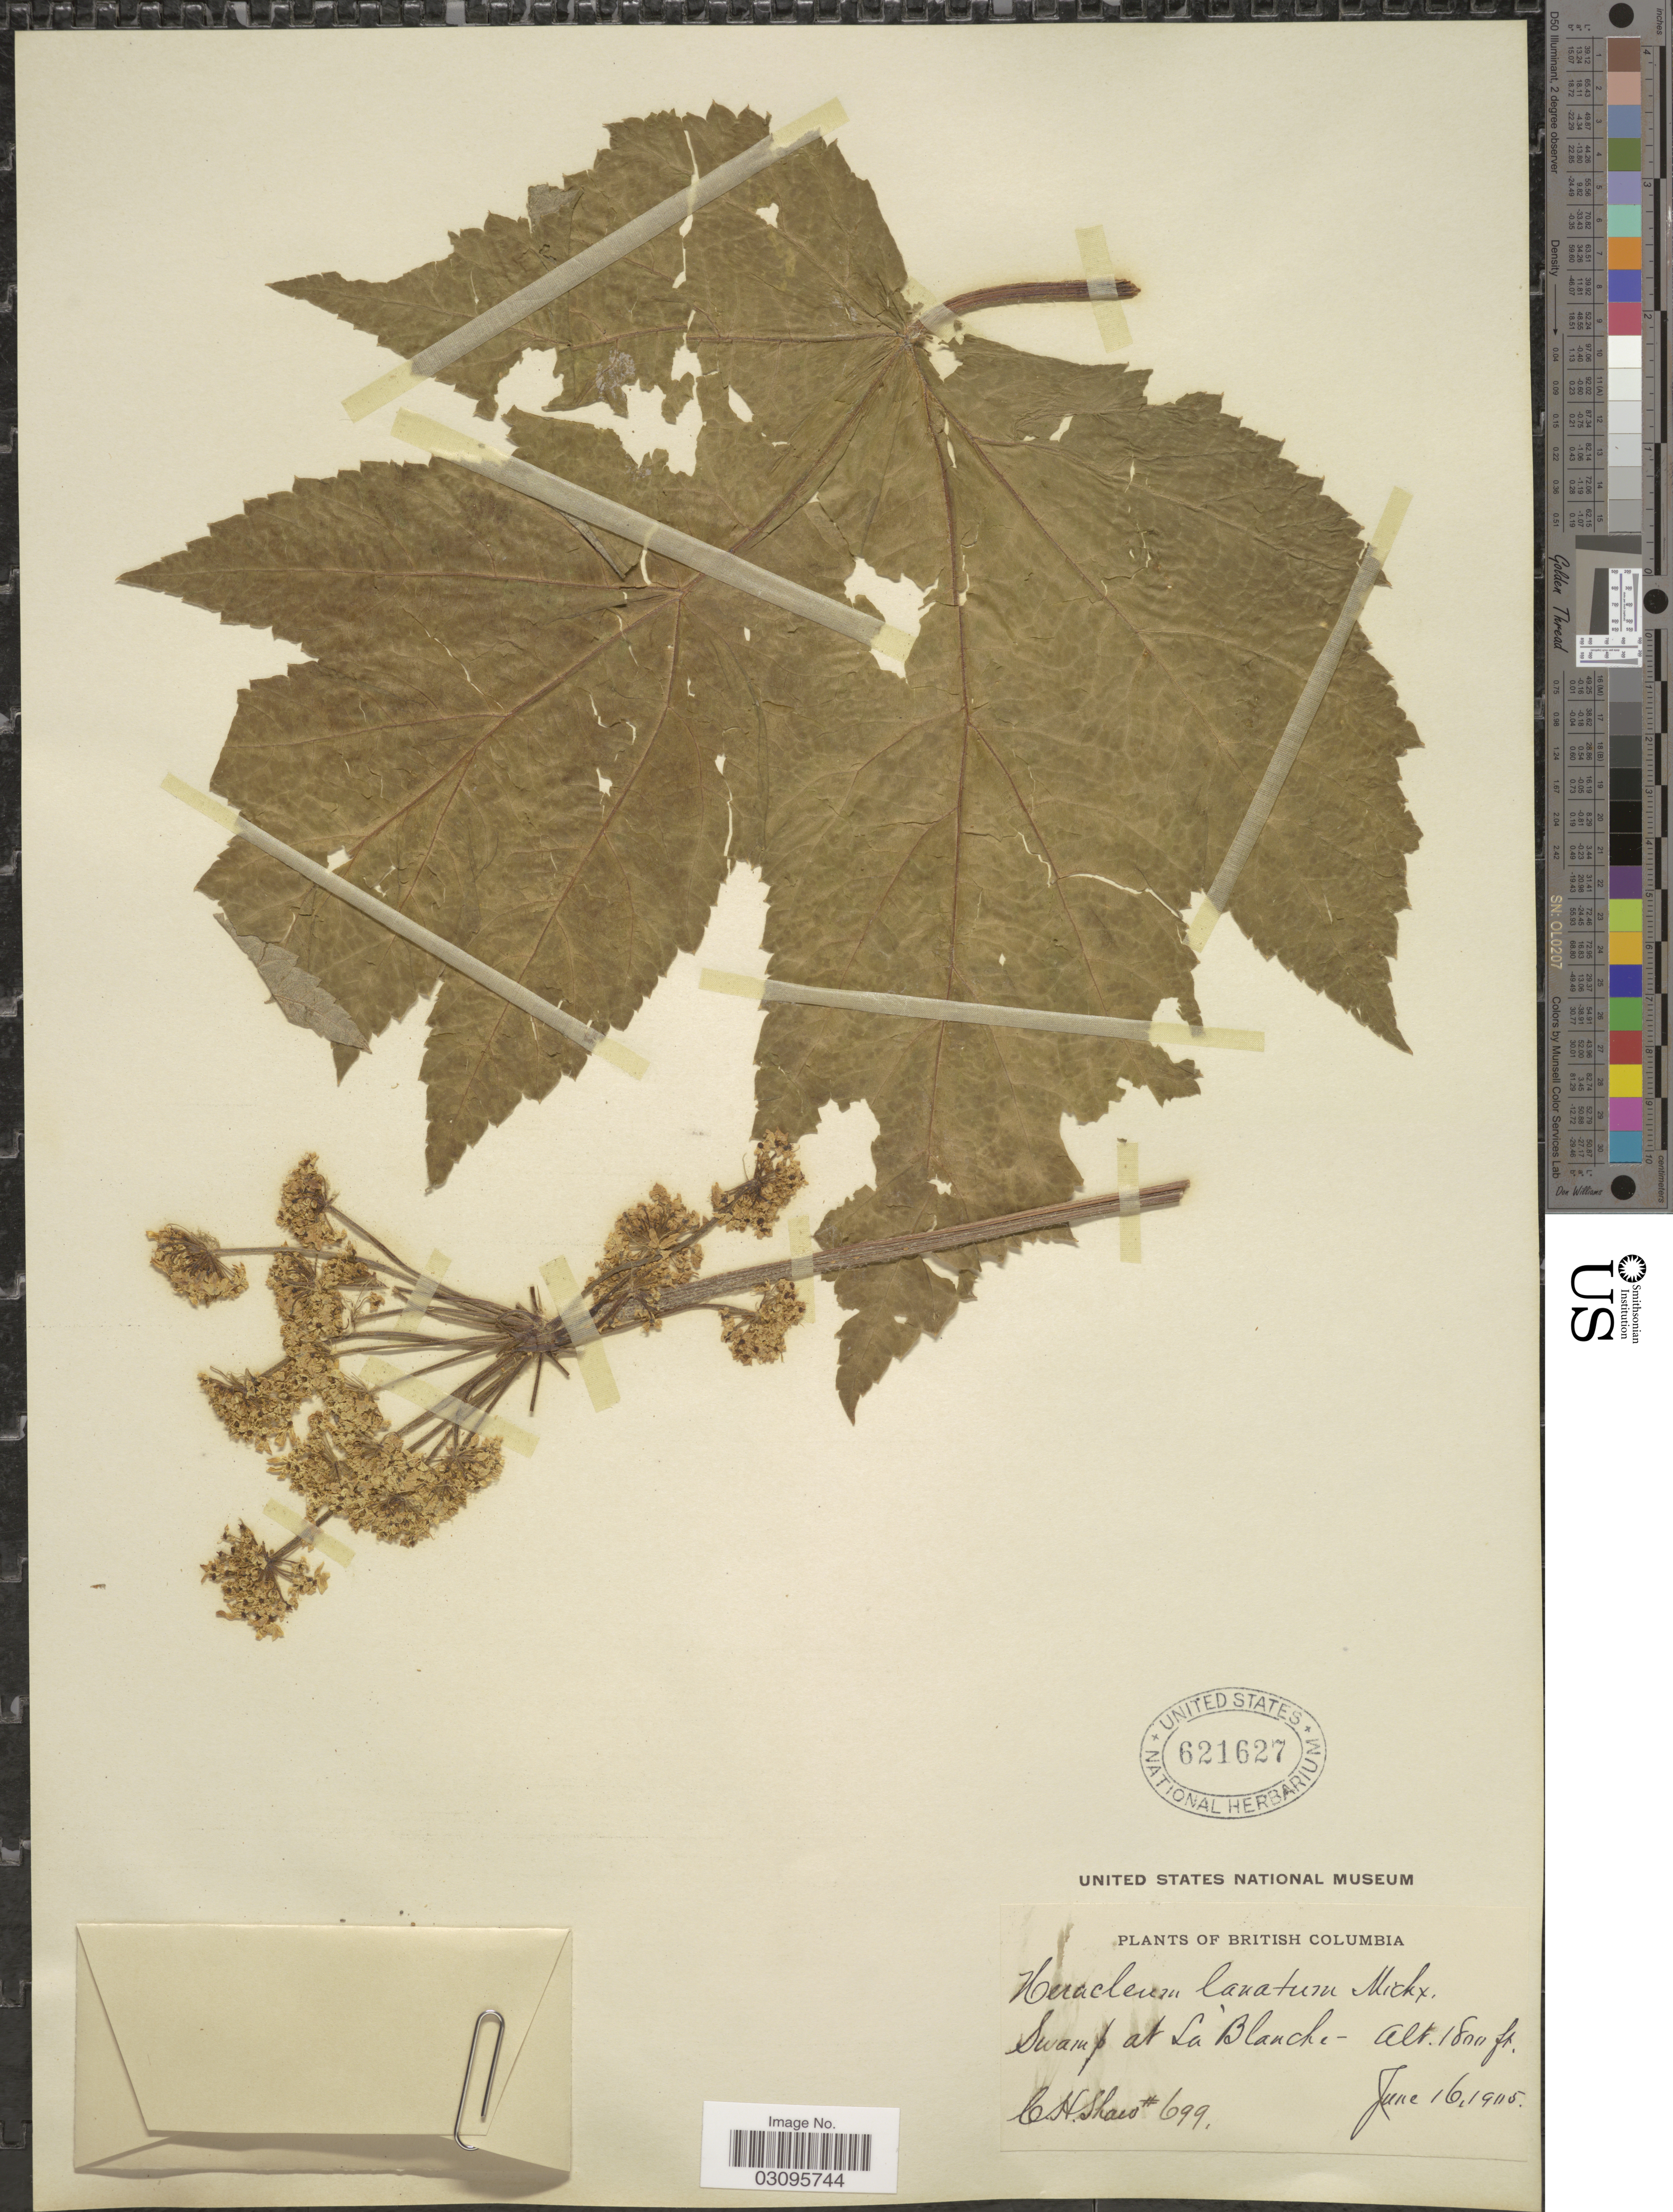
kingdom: Plantae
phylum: Tracheophyta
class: Magnoliopsida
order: Apiales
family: Apiaceae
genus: Heracleum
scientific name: Heracleum lanatum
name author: Michx.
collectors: C. H. Shaw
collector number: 699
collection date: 1905-06-16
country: Canada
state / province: British Columbia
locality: Swamp at La Blanche.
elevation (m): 549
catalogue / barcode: US 621627